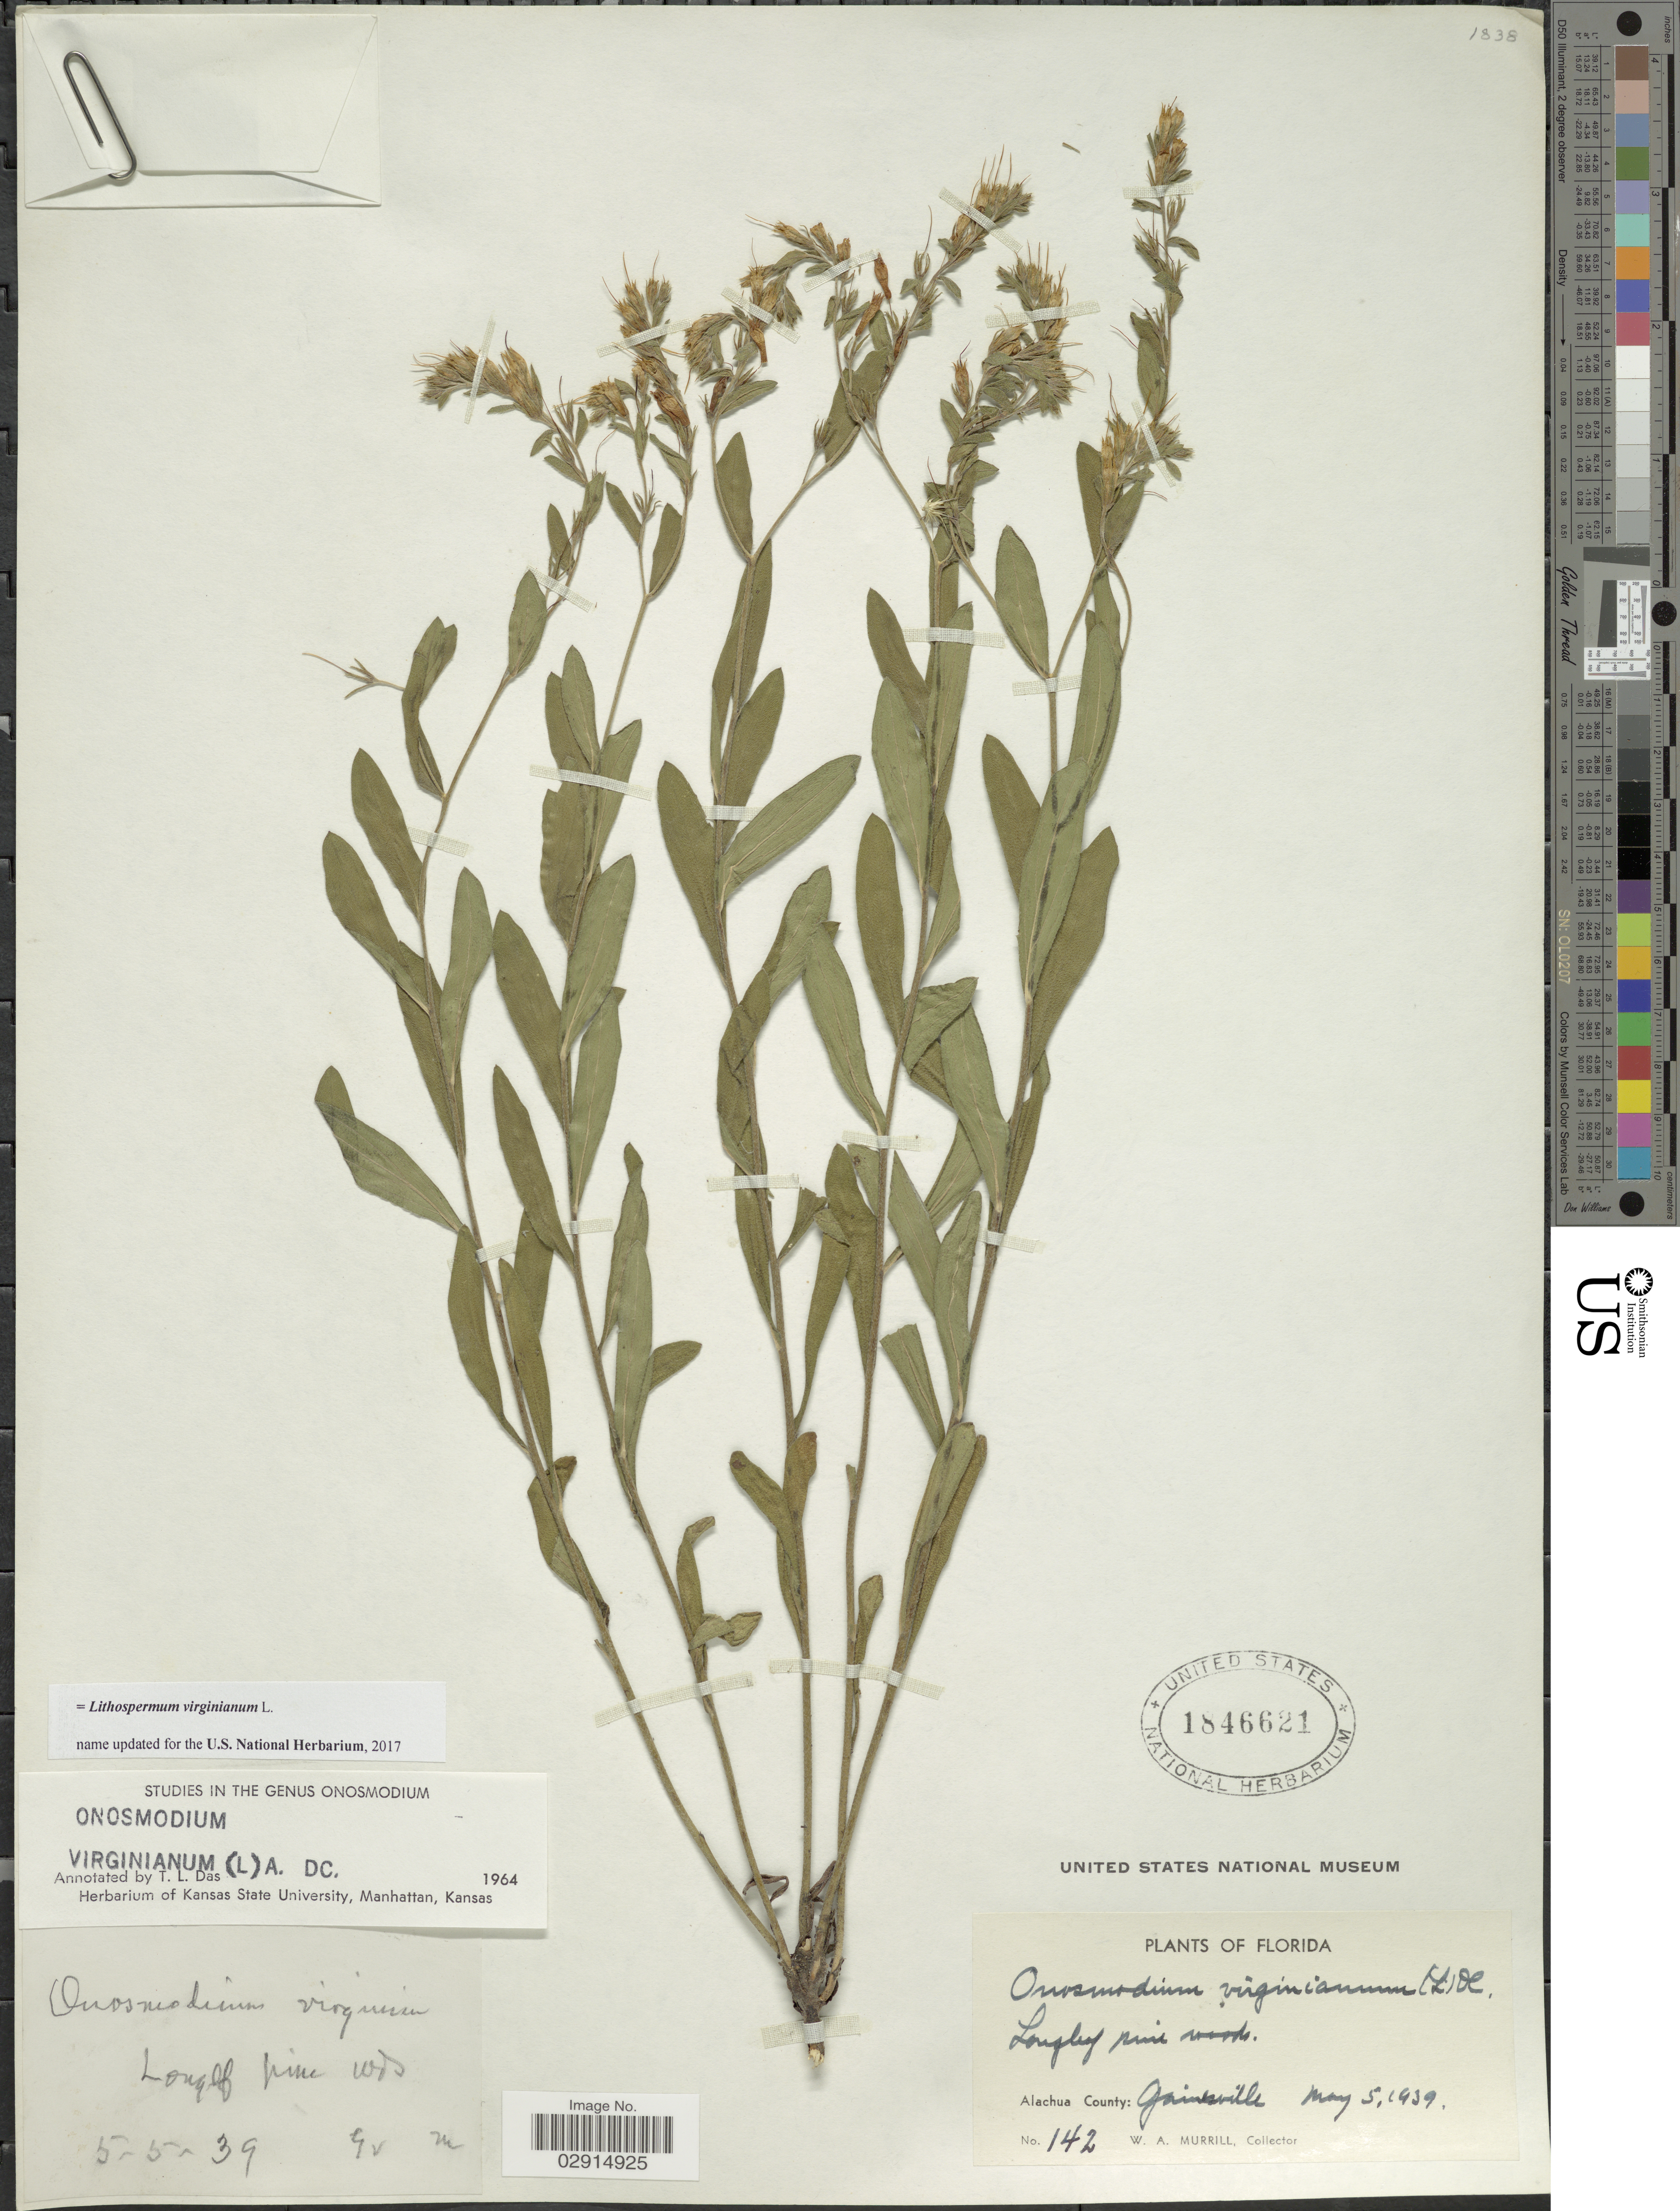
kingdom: Plantae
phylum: Tracheophyta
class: Magnoliopsida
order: Boraginales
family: Boraginaceae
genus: Lithospermum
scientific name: Lithospermum virginianum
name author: L.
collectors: W. A. Murrill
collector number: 142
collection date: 1939-05-05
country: United States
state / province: Florida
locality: Alachua County: Gainesville.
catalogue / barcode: US 1846621